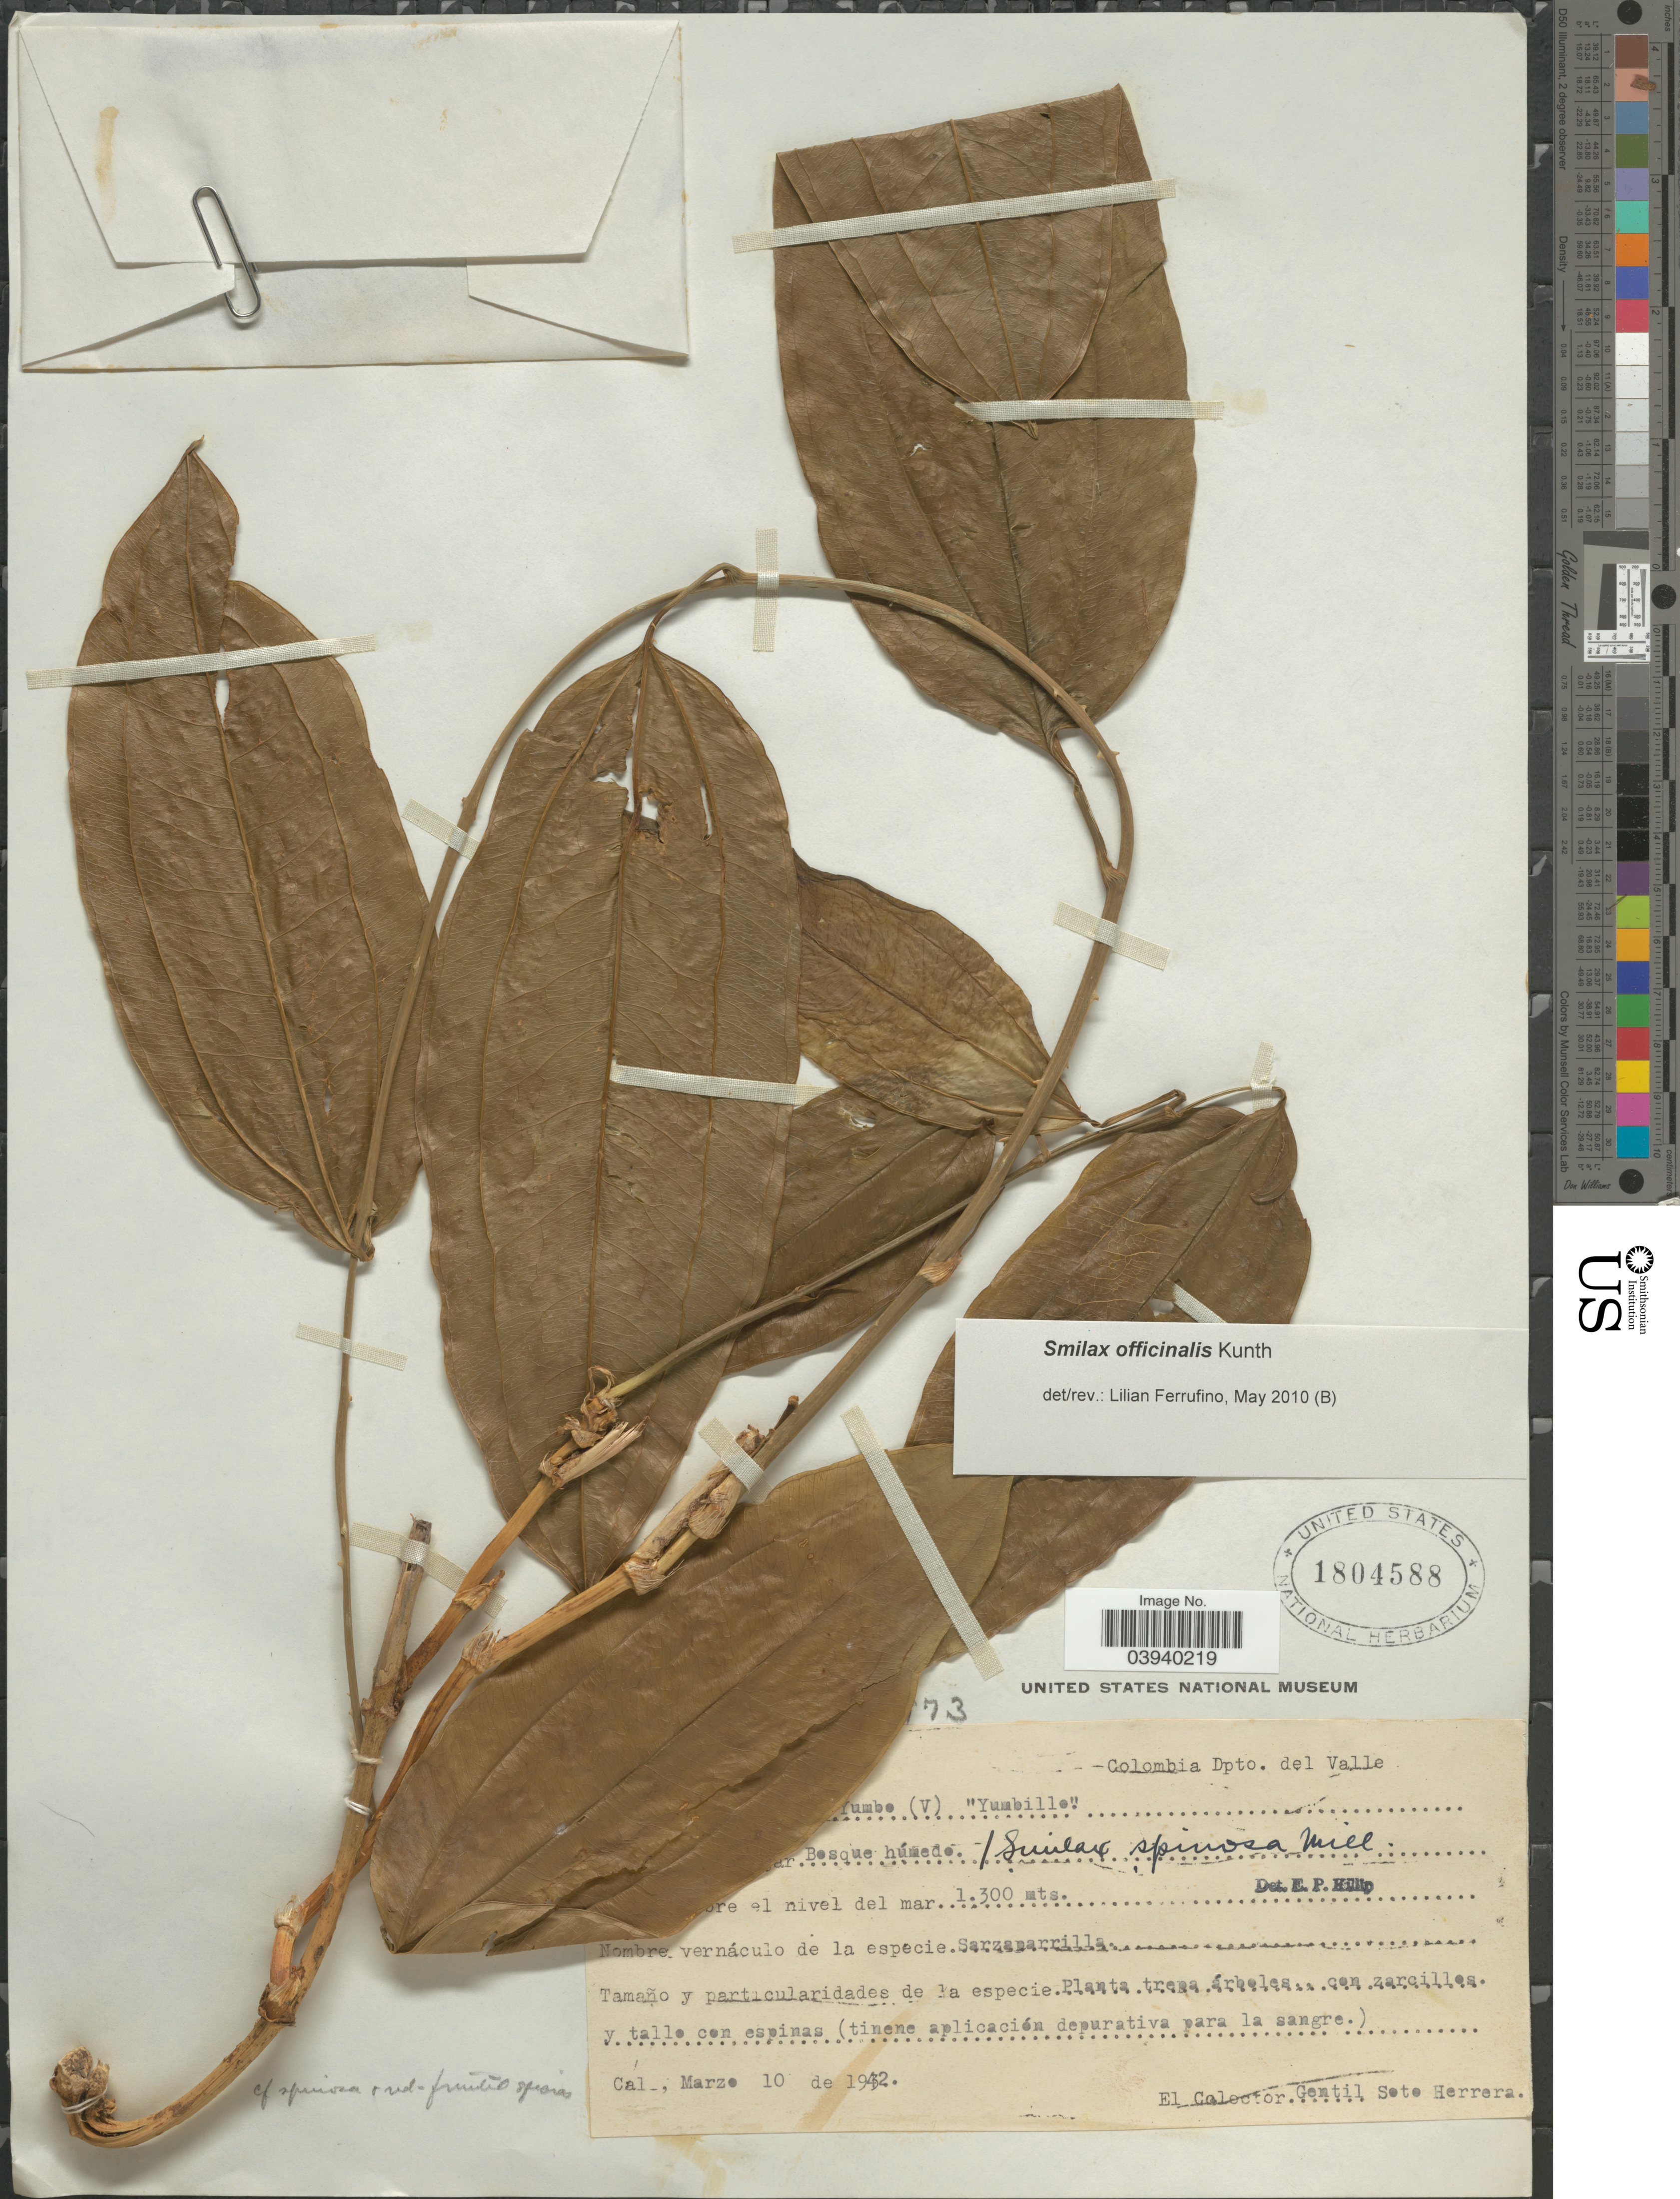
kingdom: Plantae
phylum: Tracheophyta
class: Liliopsida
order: Liliales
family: Smilacaceae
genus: Smilax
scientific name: Smilax officinalis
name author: Kunth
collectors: G. Soto Herrera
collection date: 1942-03-10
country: Colombia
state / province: Valle del Cauca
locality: Dpto. del Valle. Bosque húmedo.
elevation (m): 1300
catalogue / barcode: US 1804588